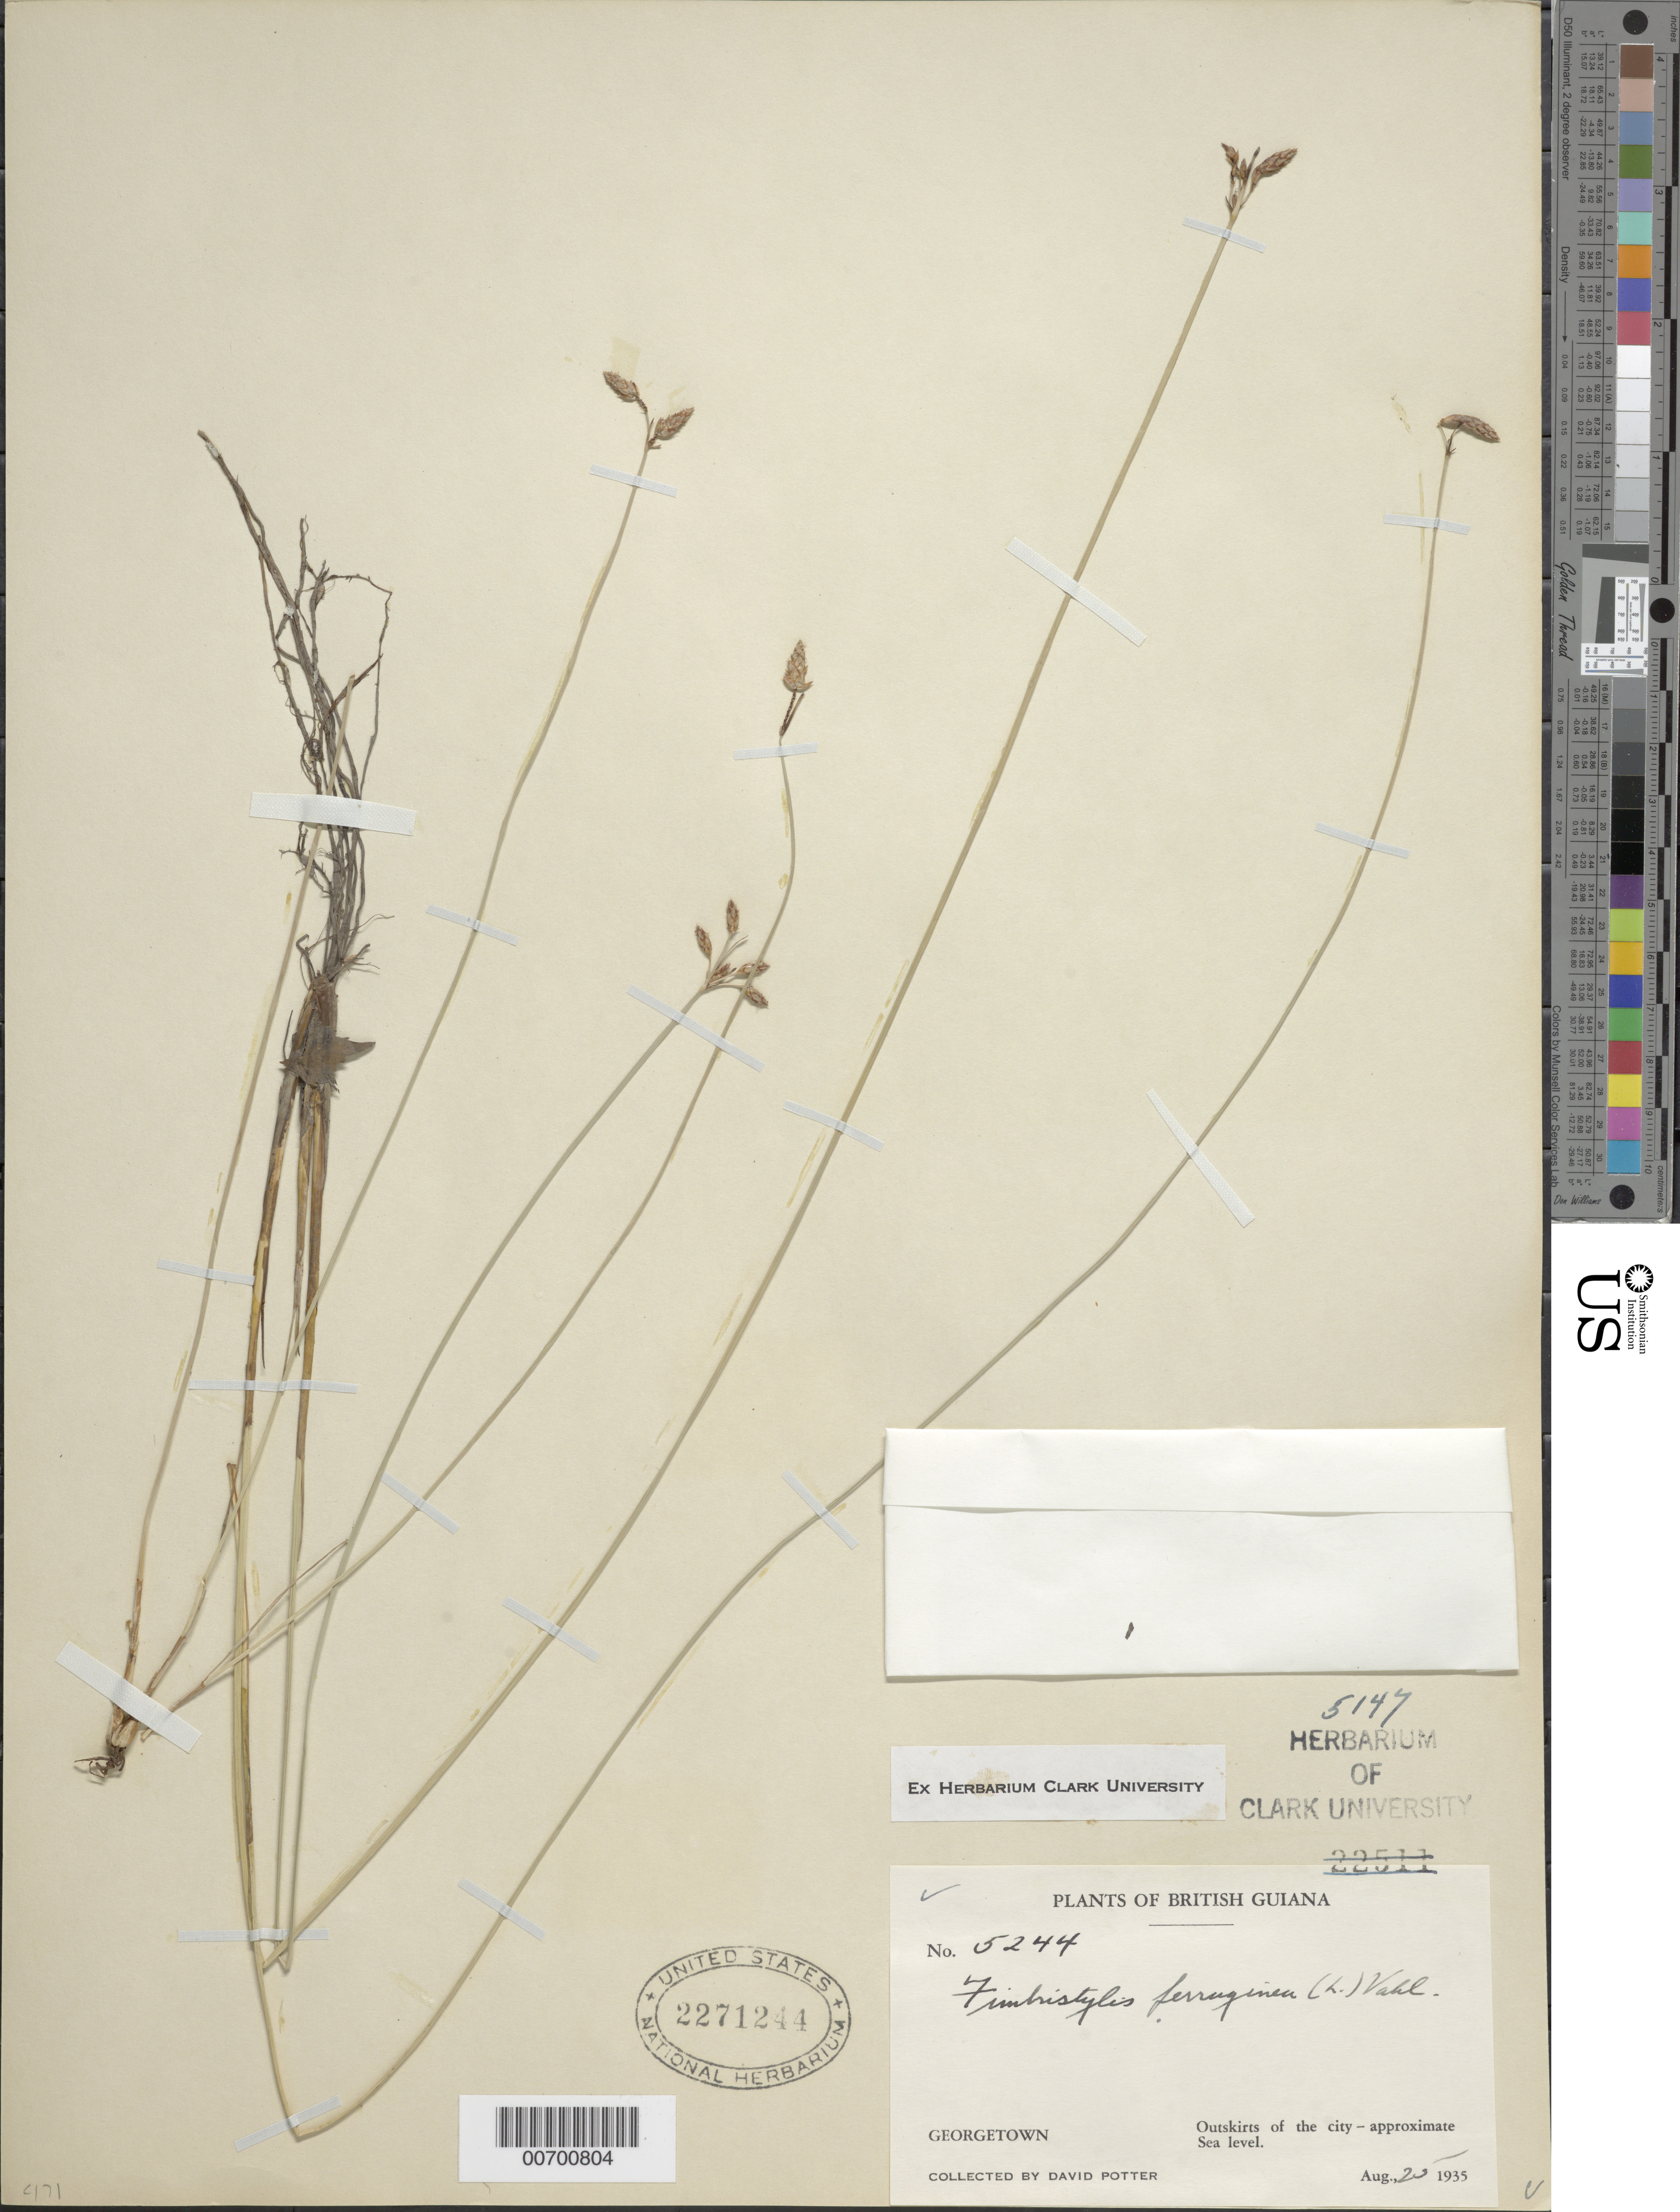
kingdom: Plantae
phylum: Tracheophyta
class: Liliopsida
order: Poales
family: Cyperaceae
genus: Fimbristylis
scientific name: Fimbristylis ferruginea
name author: (L.) Vahl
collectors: D. Potter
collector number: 5244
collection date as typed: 25-Aug-35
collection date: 1935-08-25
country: Guyana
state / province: Demerara-Mahaica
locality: Georgetown, outskirts of city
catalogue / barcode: US 2271244